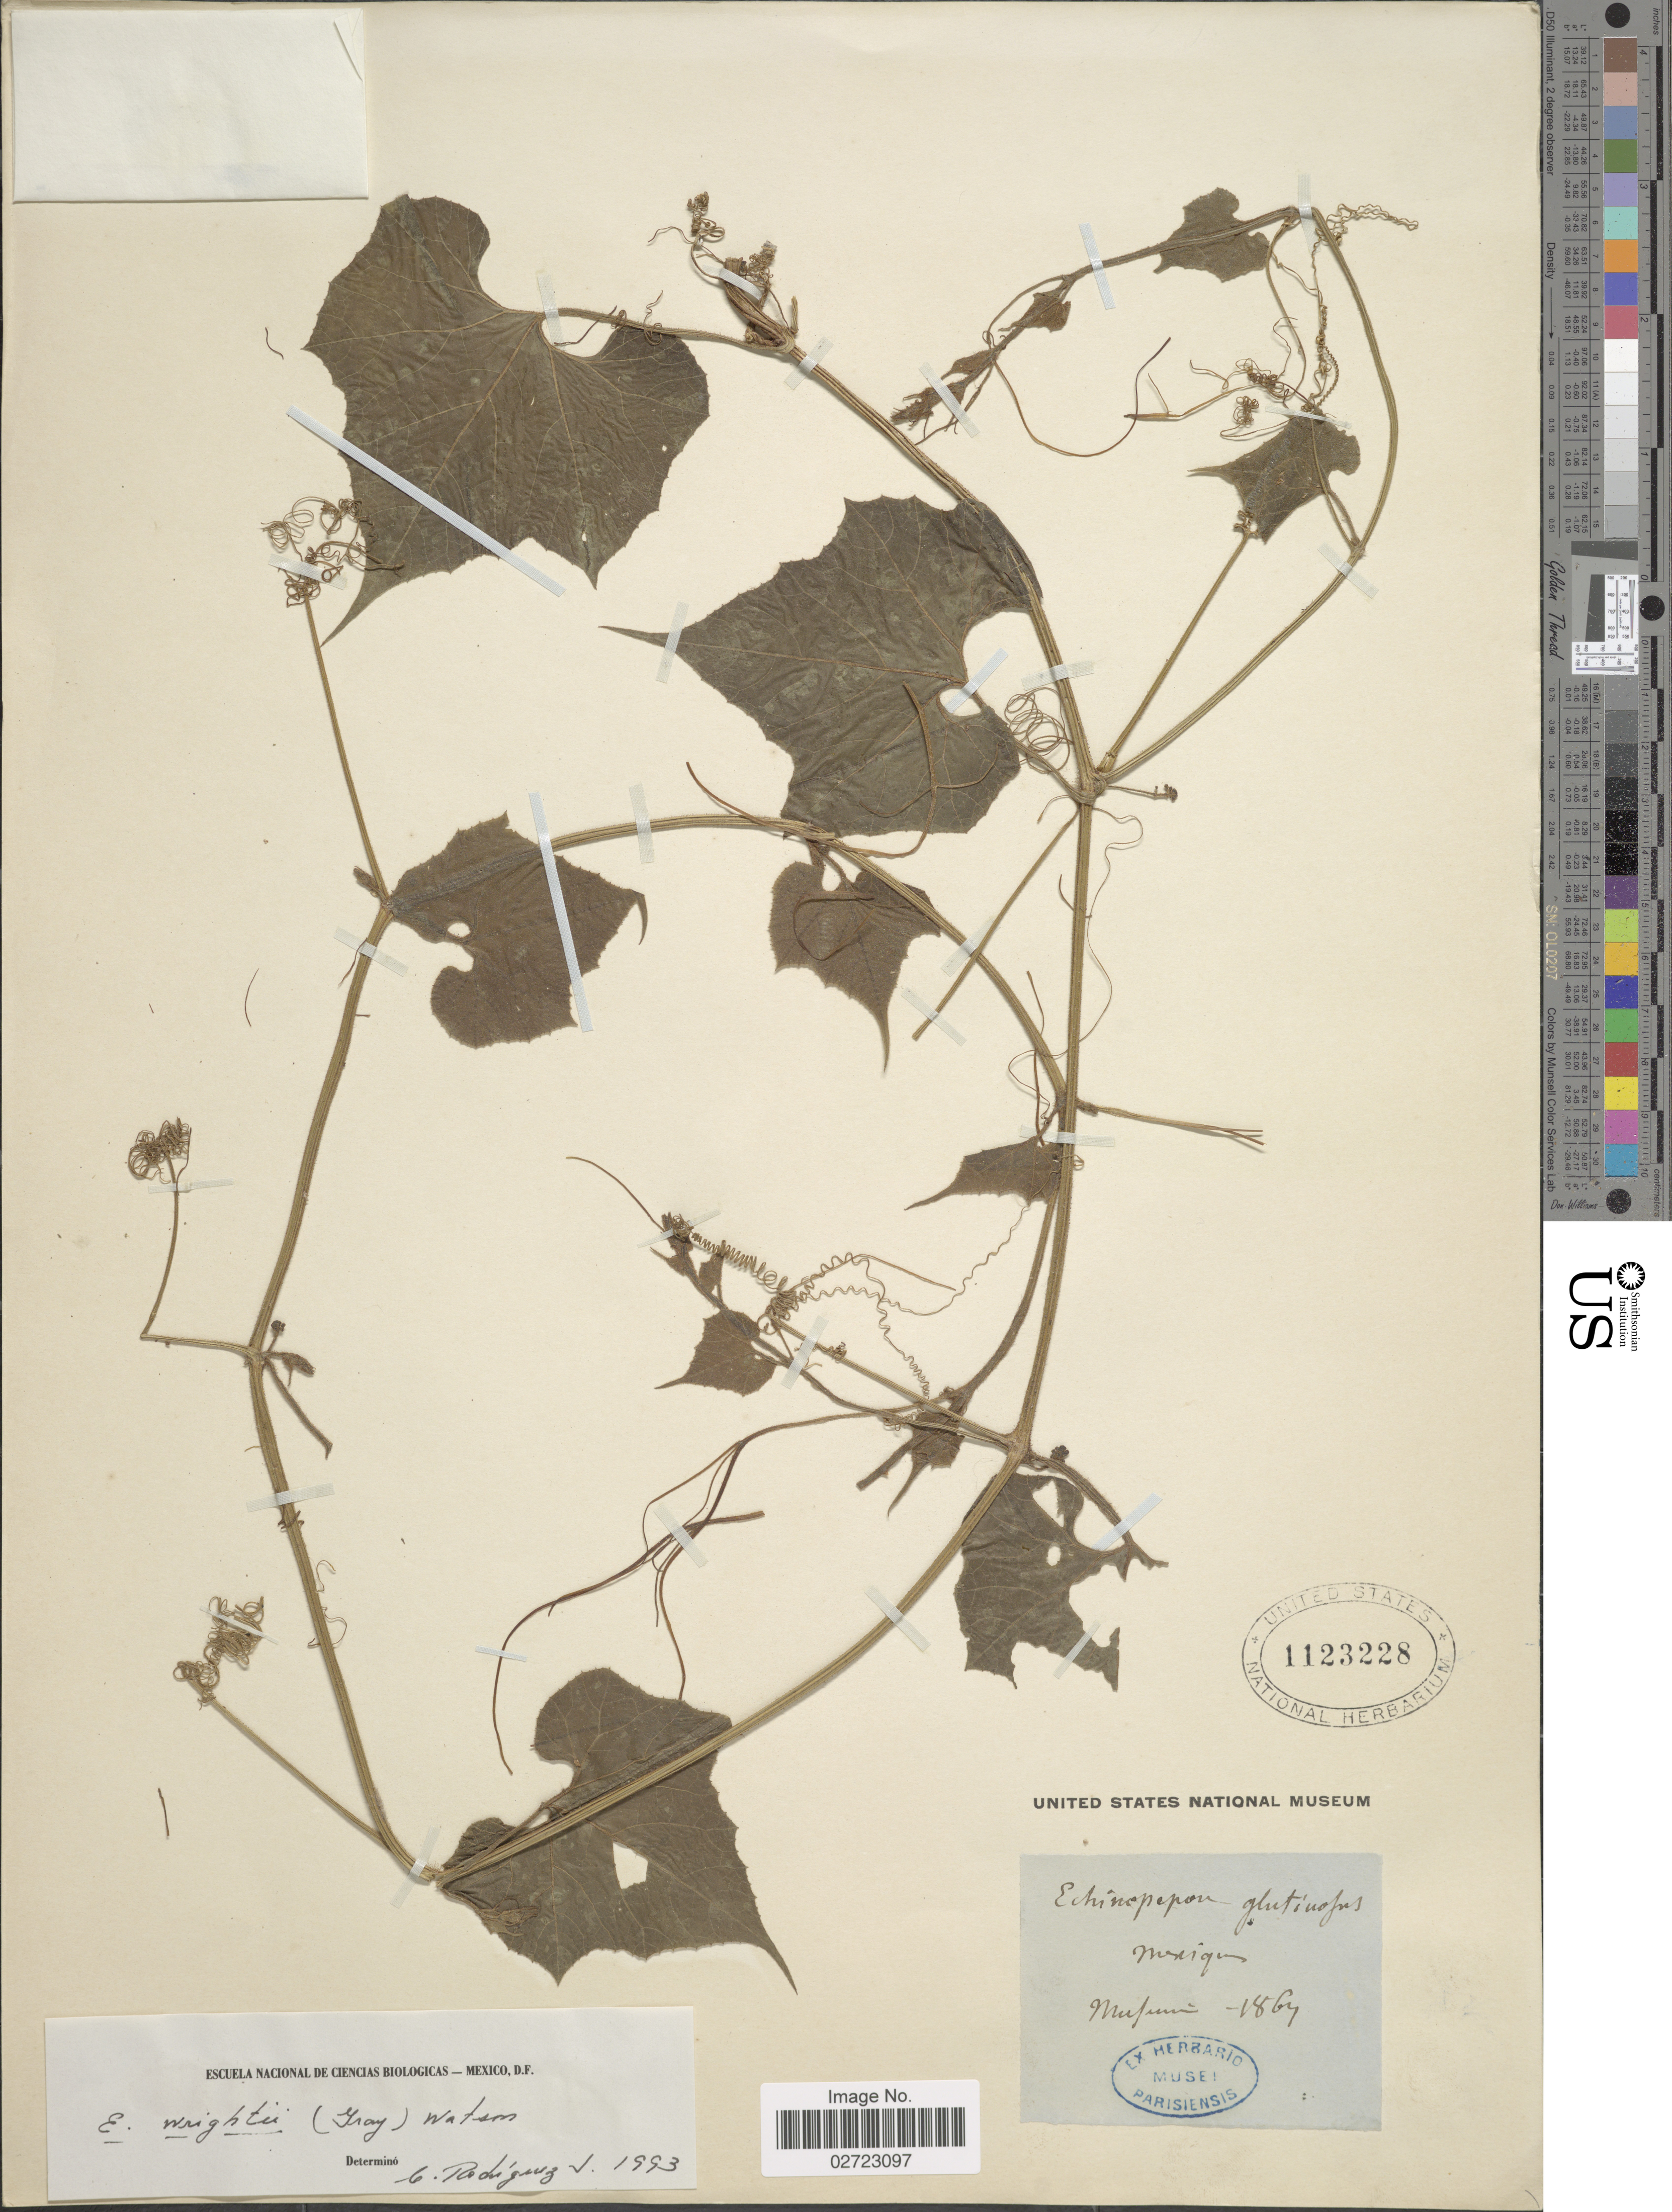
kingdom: Plantae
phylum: Tracheophyta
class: Magnoliopsida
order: Cucurbitales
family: Cucurbitaceae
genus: Echinopepon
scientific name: Echinopepon wrightii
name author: (A. Gray) S. Watson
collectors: ex herb. Musei Parisiensis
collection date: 1864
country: Mexico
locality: Mexique, Mufuni [interpreted] [unsure placement]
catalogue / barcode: US 1123228